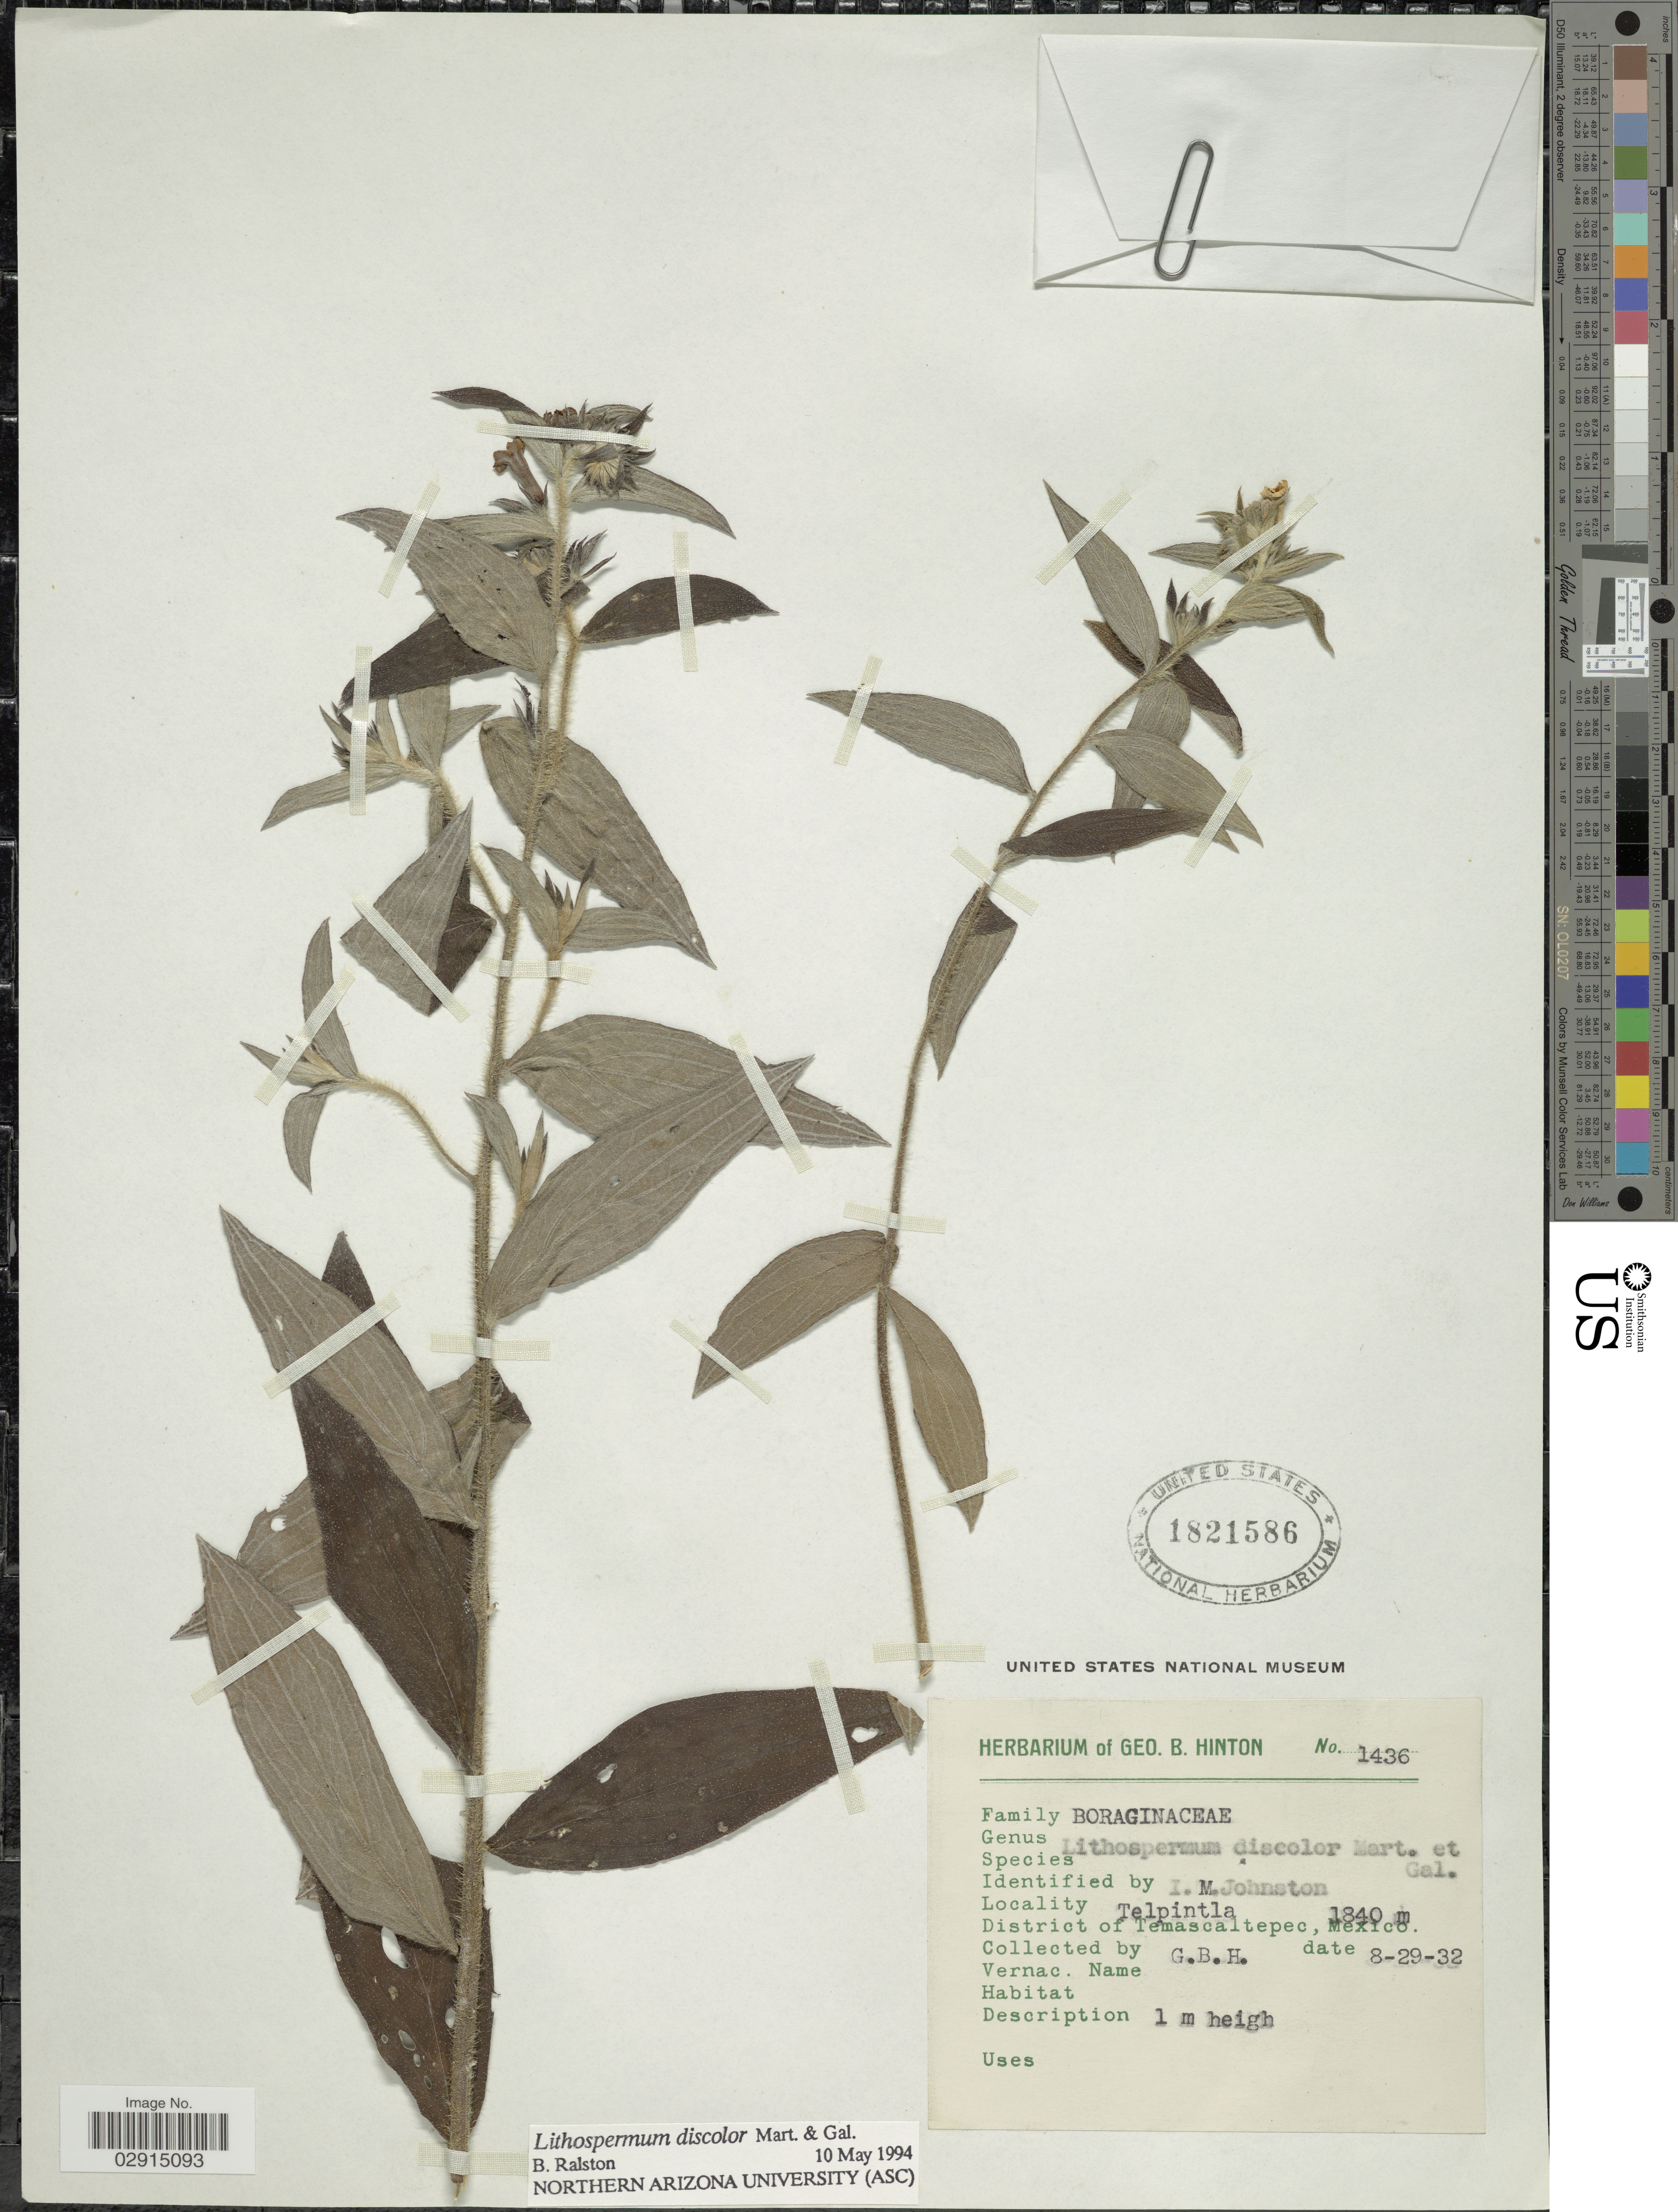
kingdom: Plantae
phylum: Tracheophyta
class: Magnoliopsida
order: Boraginales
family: Boraginaceae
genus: Lithospermum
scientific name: Lithospermum discolor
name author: M. Martens & Galeotti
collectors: G. B. Hinton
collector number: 1436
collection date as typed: Transcribed d/m/y: 29/8/32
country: Mexico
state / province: México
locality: Telpintla, District of Temascaltepec.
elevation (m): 1840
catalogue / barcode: US 1821586